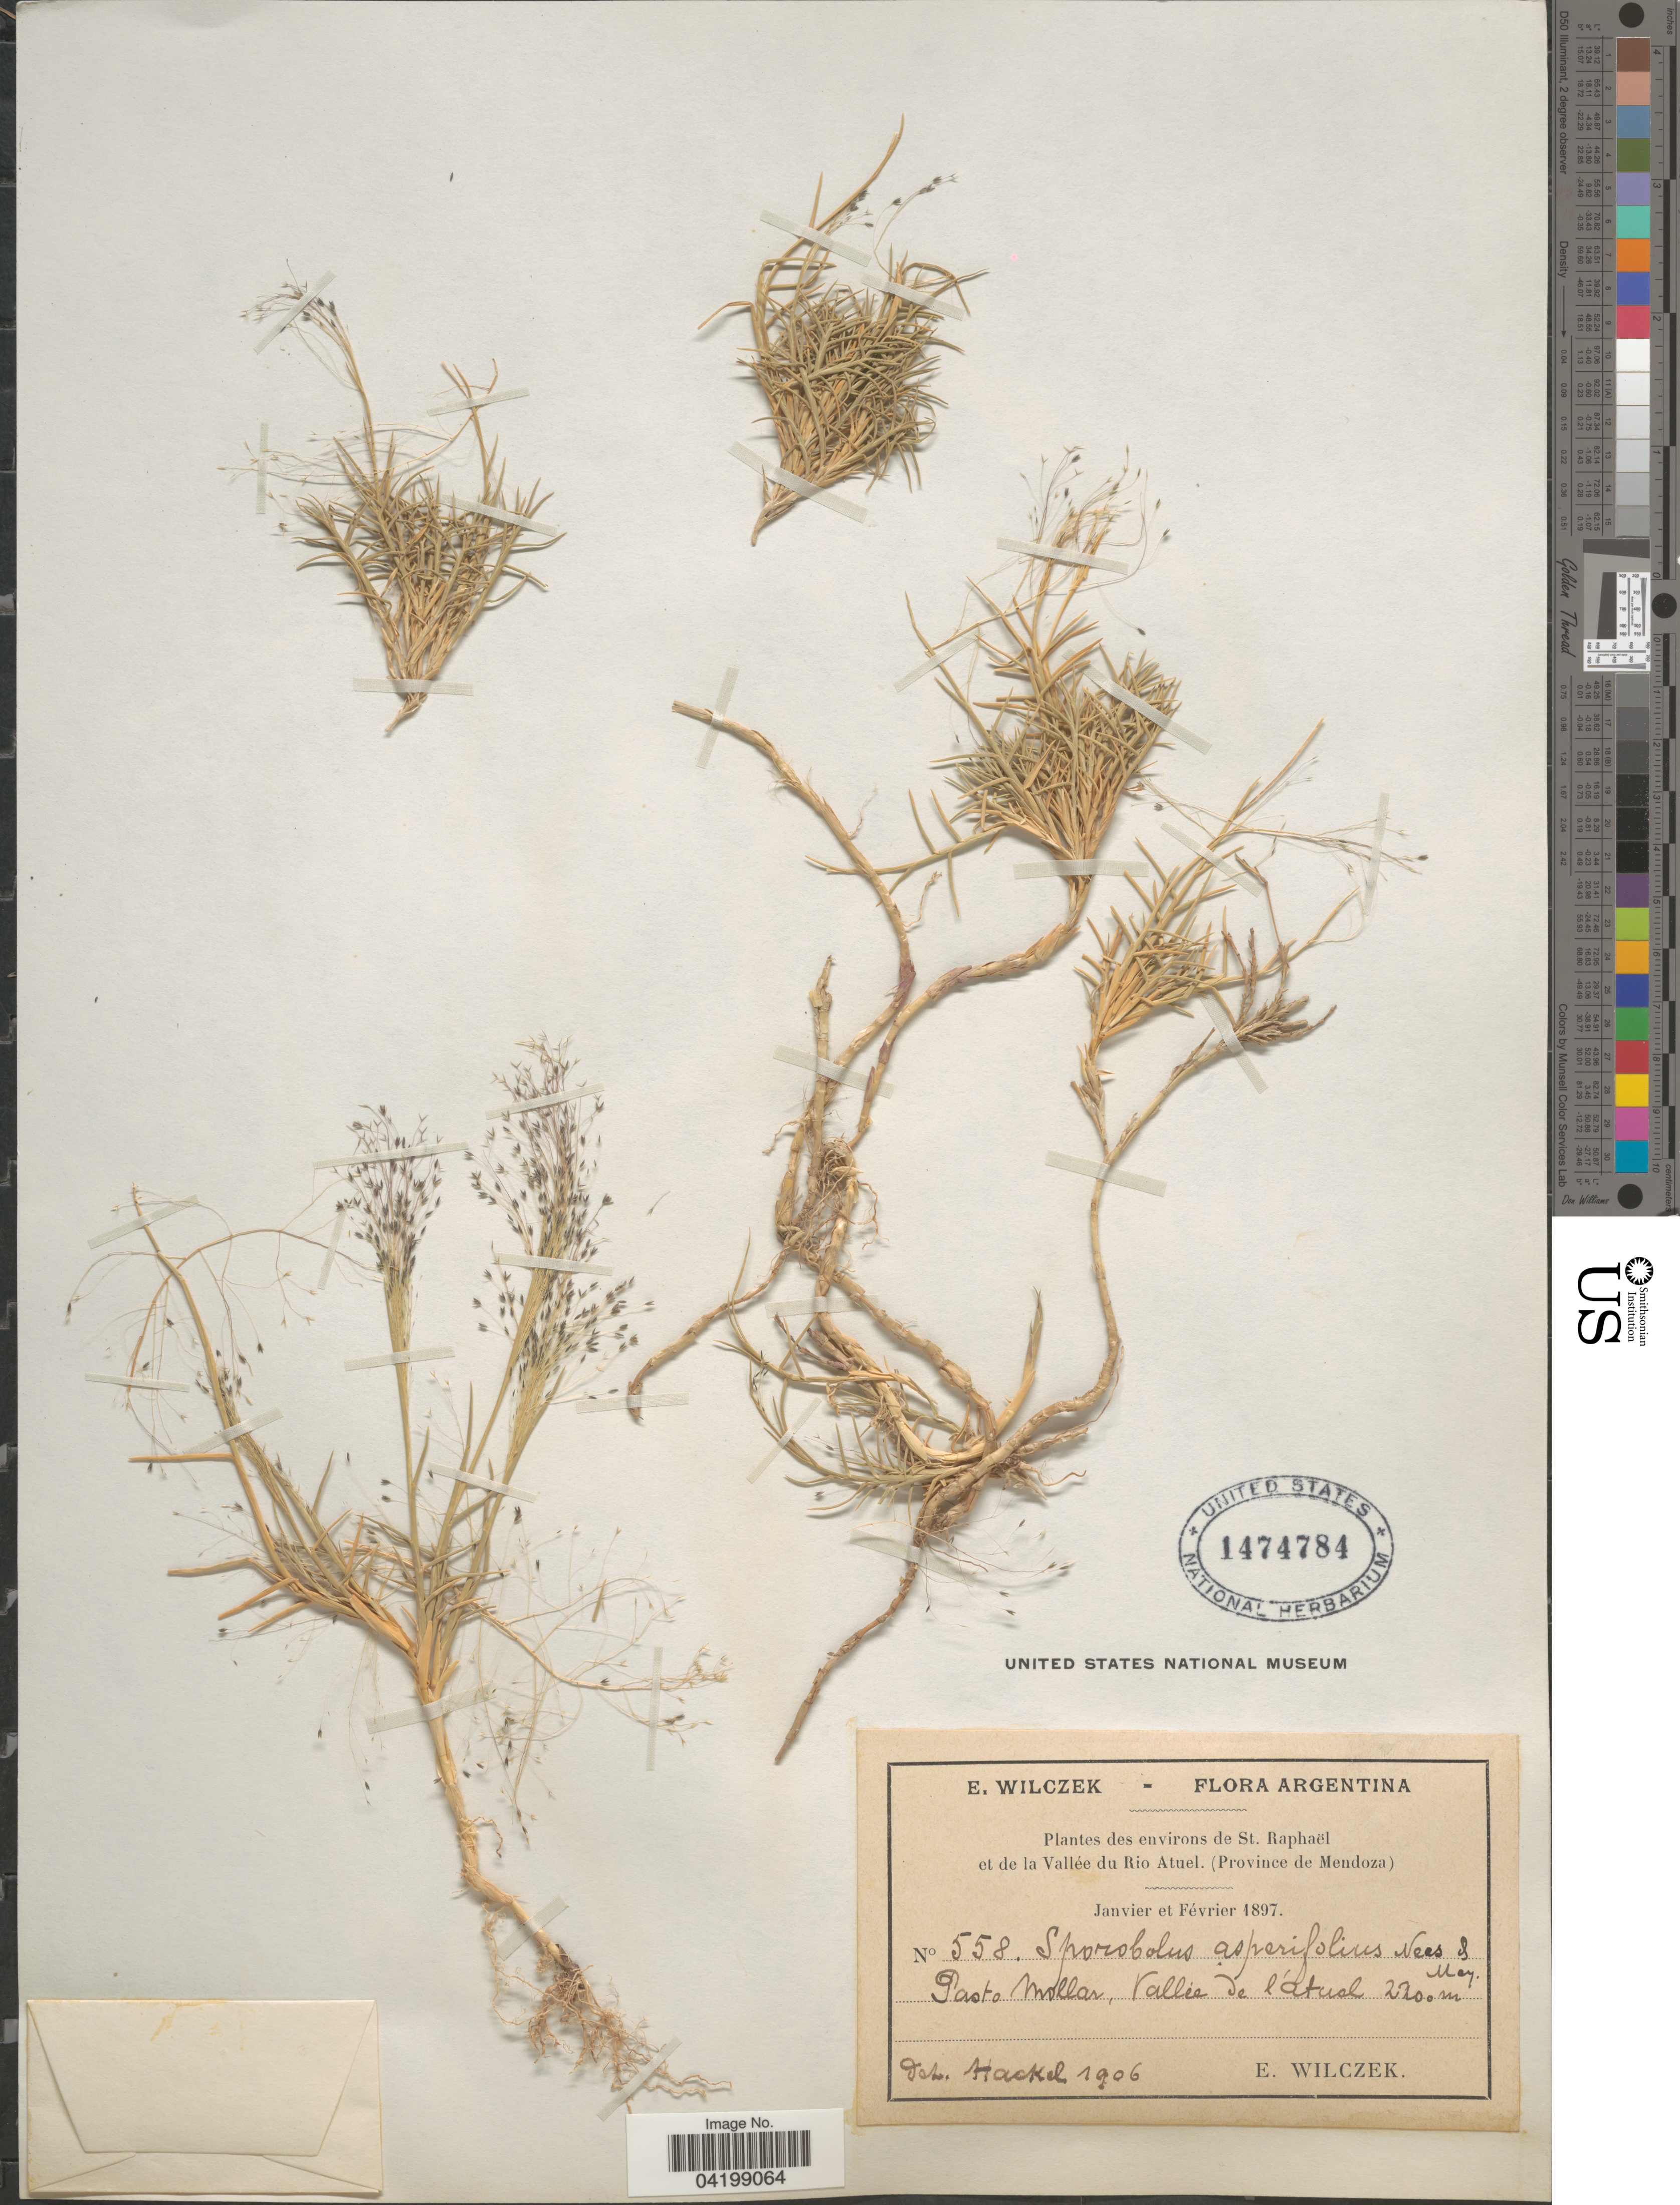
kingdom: Plantae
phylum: Tracheophyta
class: Liliopsida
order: Poales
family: Poaceae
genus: Muhlenbergia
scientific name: Muhlenbergia asperifolia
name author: (Nees & Meyen ex Trin.) Parodi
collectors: E. Wilczek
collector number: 558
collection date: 1897-01/1897-02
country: Argentina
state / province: Mendoza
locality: Environs de St. Raphaël et de la Vallée du Rio Atuel. Pasto Mollar, Vallée de l'Atuel.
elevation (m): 2200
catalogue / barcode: US 1474784